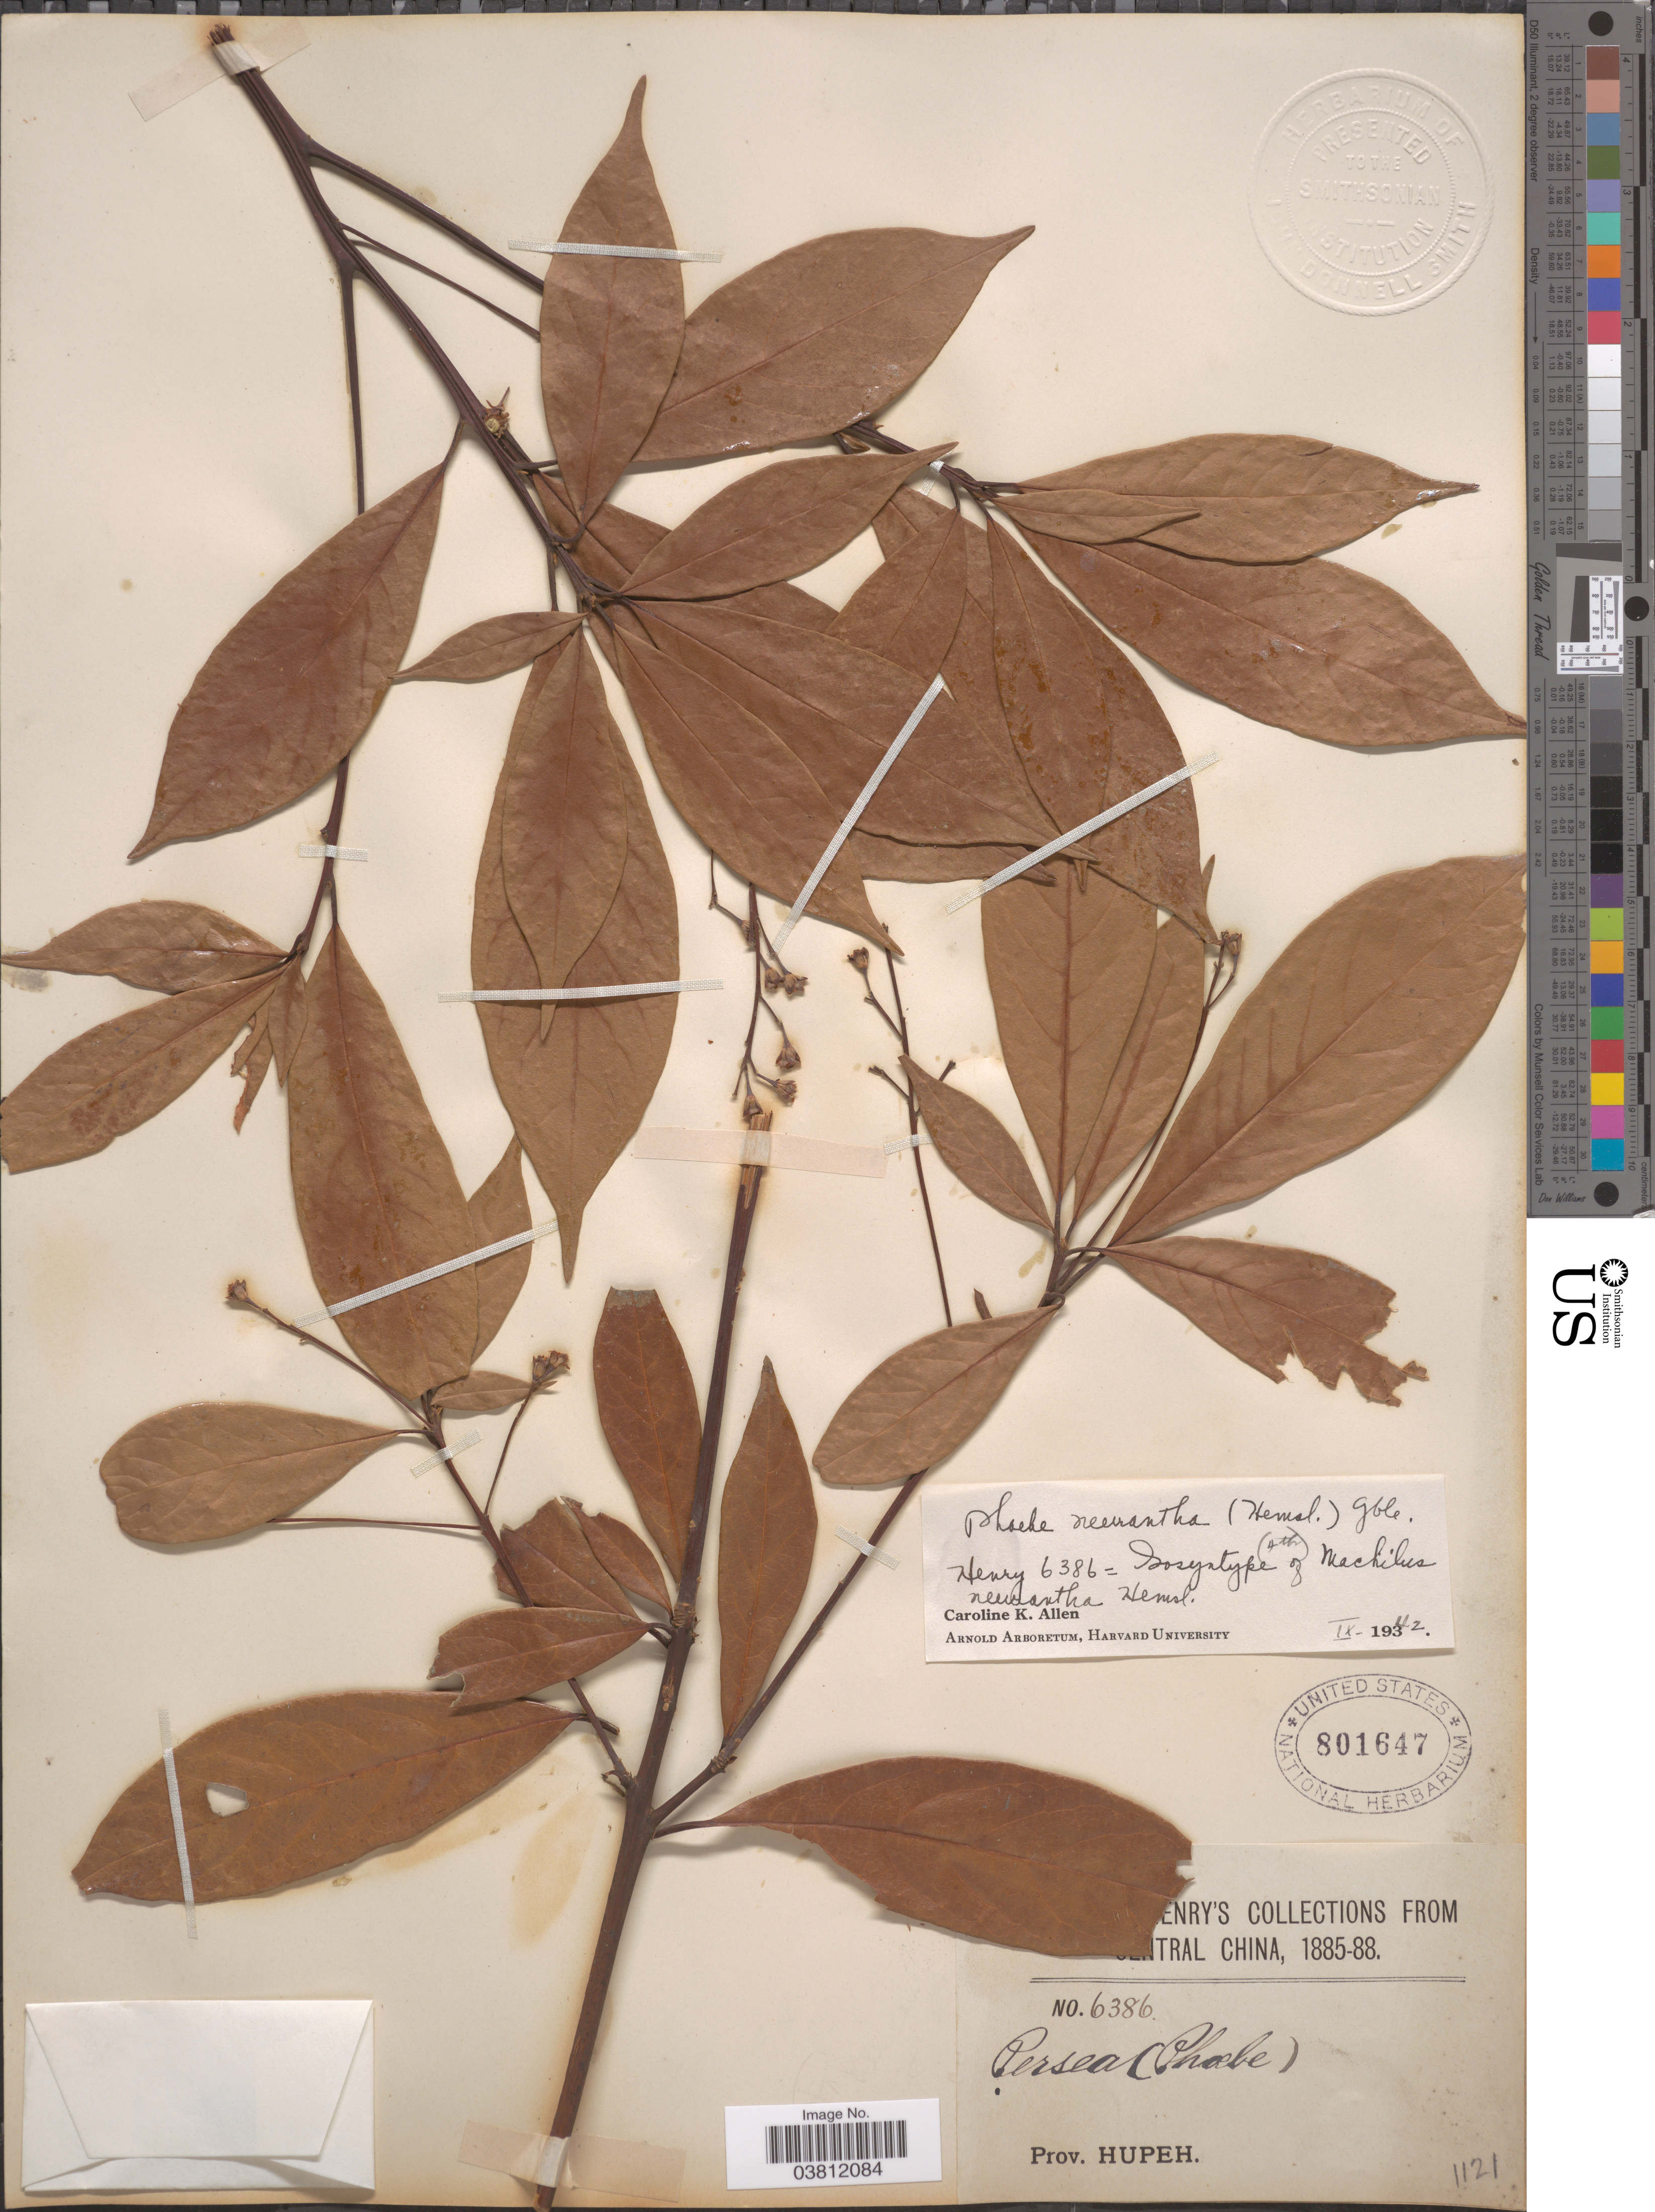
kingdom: Plantae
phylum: Tracheophyta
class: Magnoliopsida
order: Laurales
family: Lauraceae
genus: Phoebe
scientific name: Phoebe neurantha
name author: Gamble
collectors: A. Henry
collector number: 6386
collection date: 1885/1888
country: China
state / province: Hubei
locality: Central China. Prov. Hupeh.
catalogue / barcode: US 801647